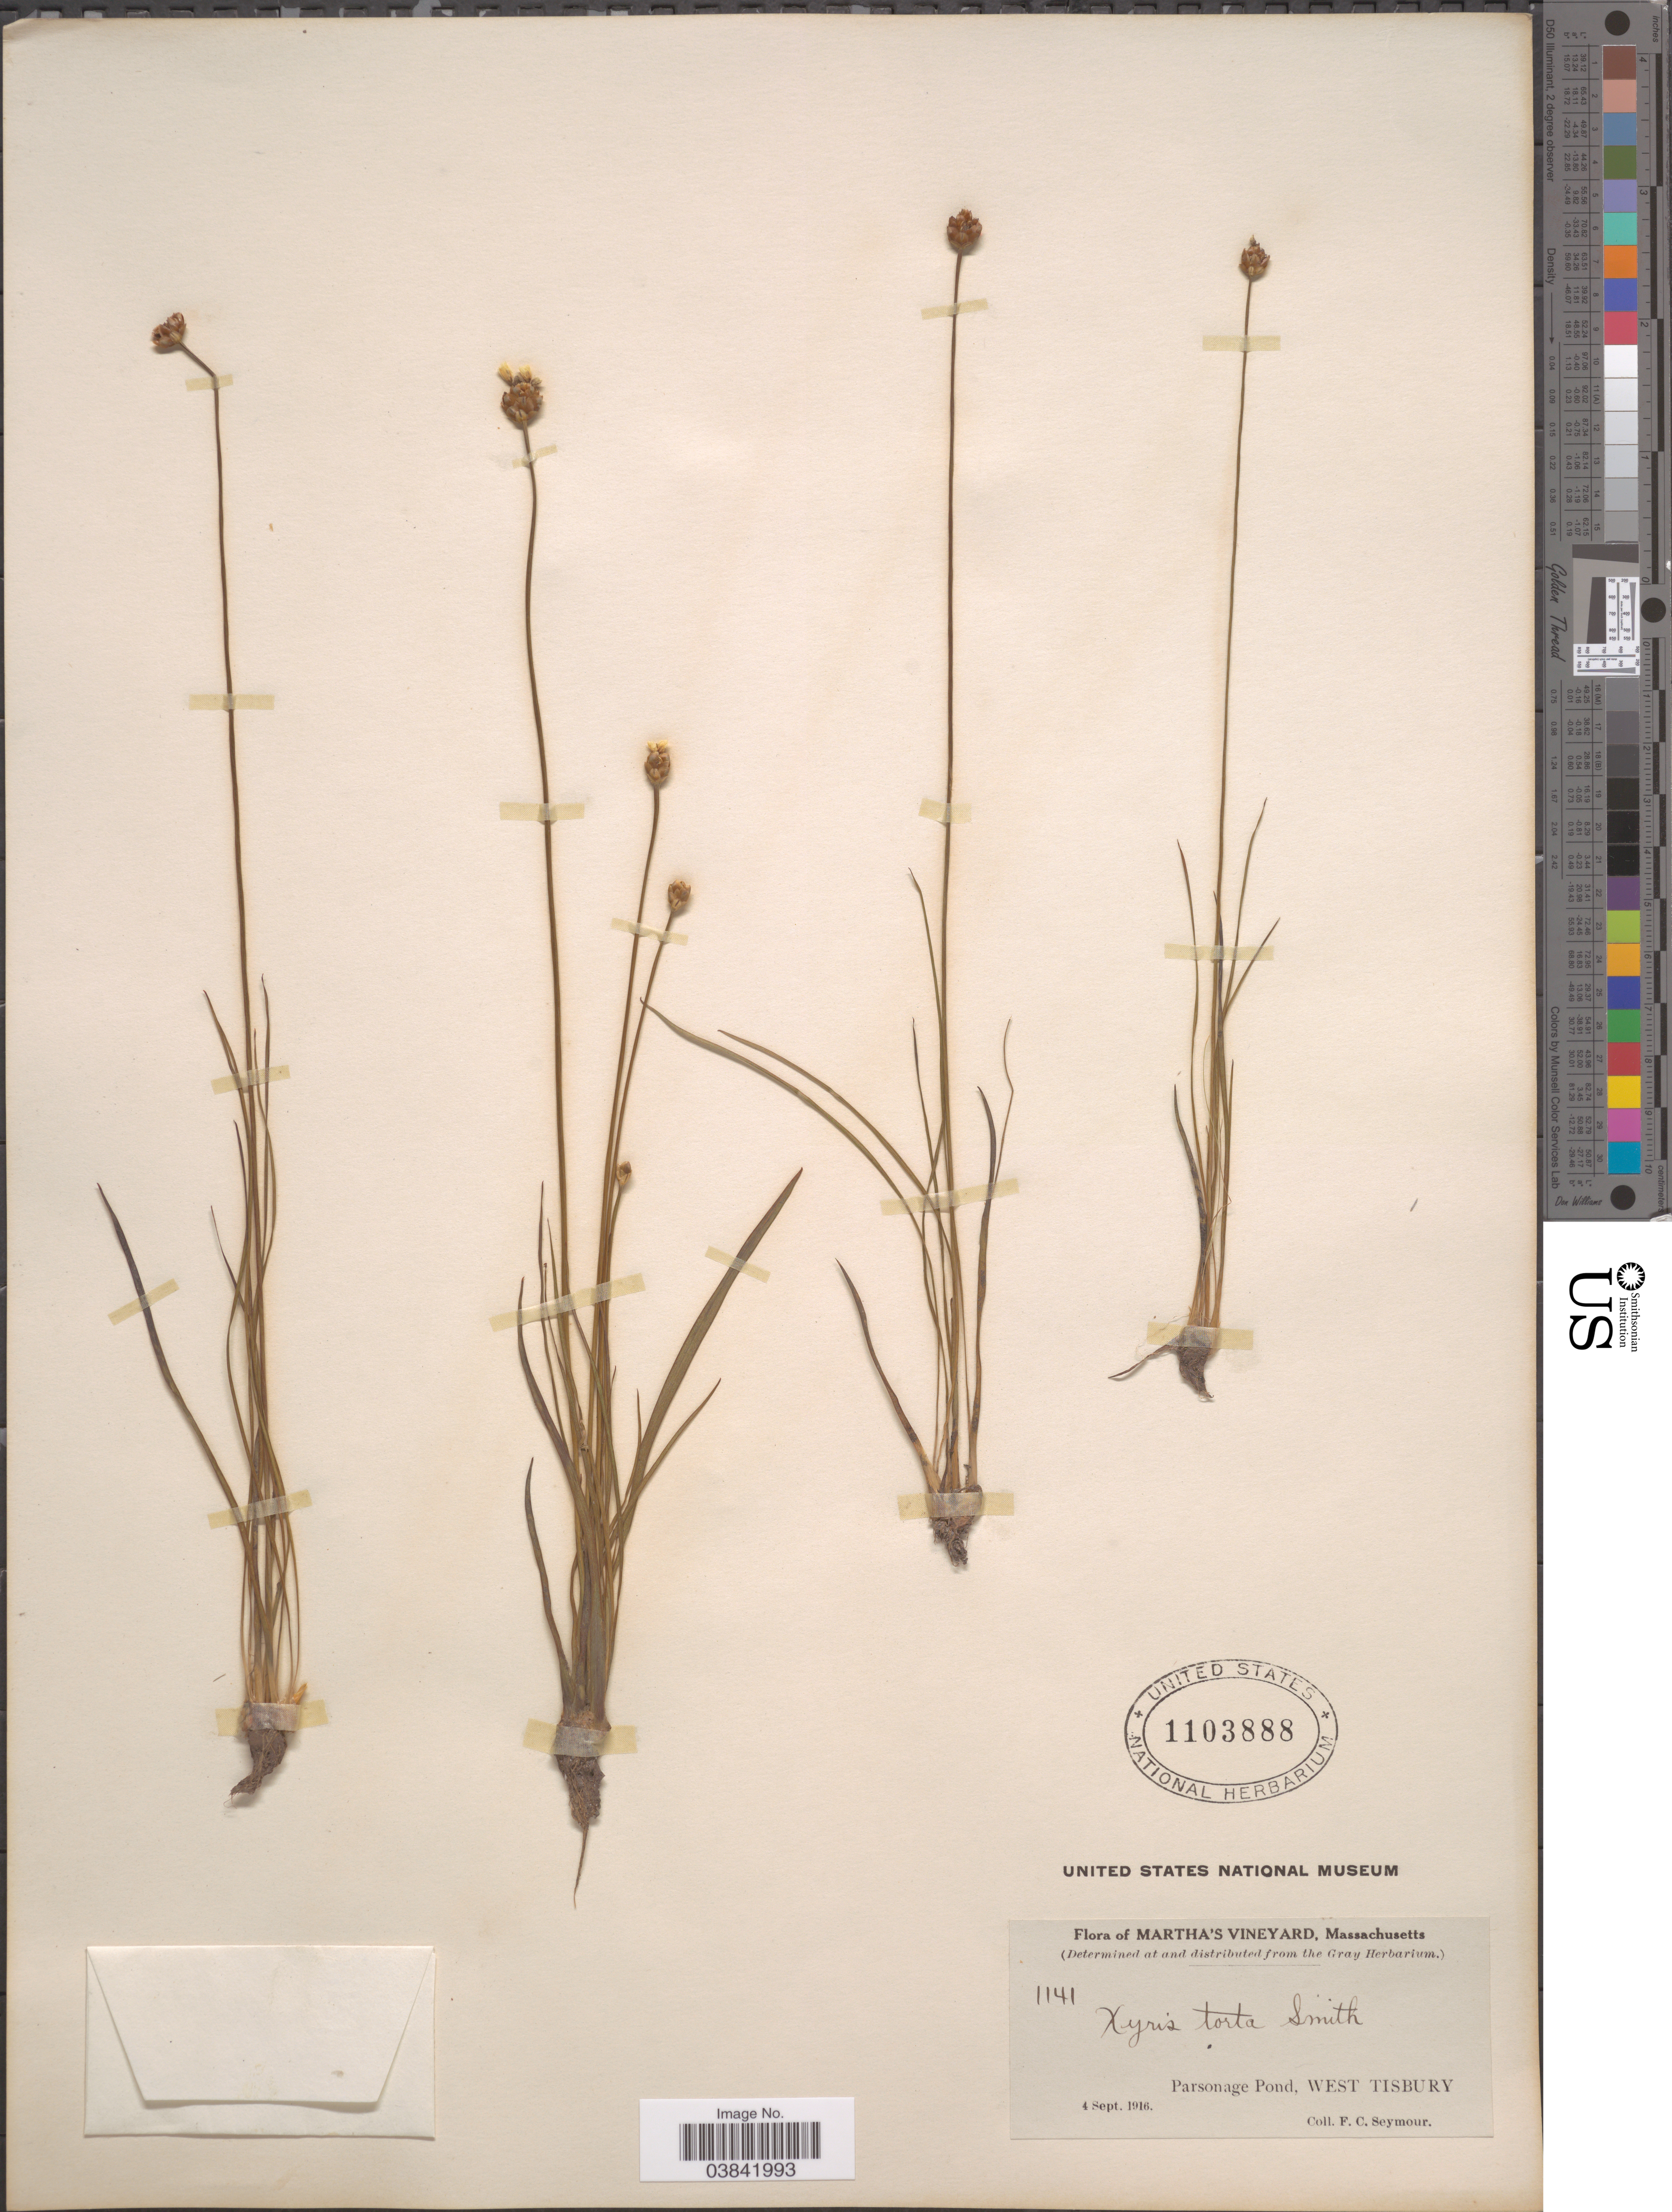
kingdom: Plantae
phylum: Tracheophyta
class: Liliopsida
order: Poales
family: Xyridaceae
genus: Xyris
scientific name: Xyris torta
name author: Sm.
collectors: F. C. Seymour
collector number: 1141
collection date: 1916-09-04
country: United States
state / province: Massachusetts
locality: Martha's Vineyard. Parsonage Pond, West Tisbury.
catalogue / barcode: US 1103888